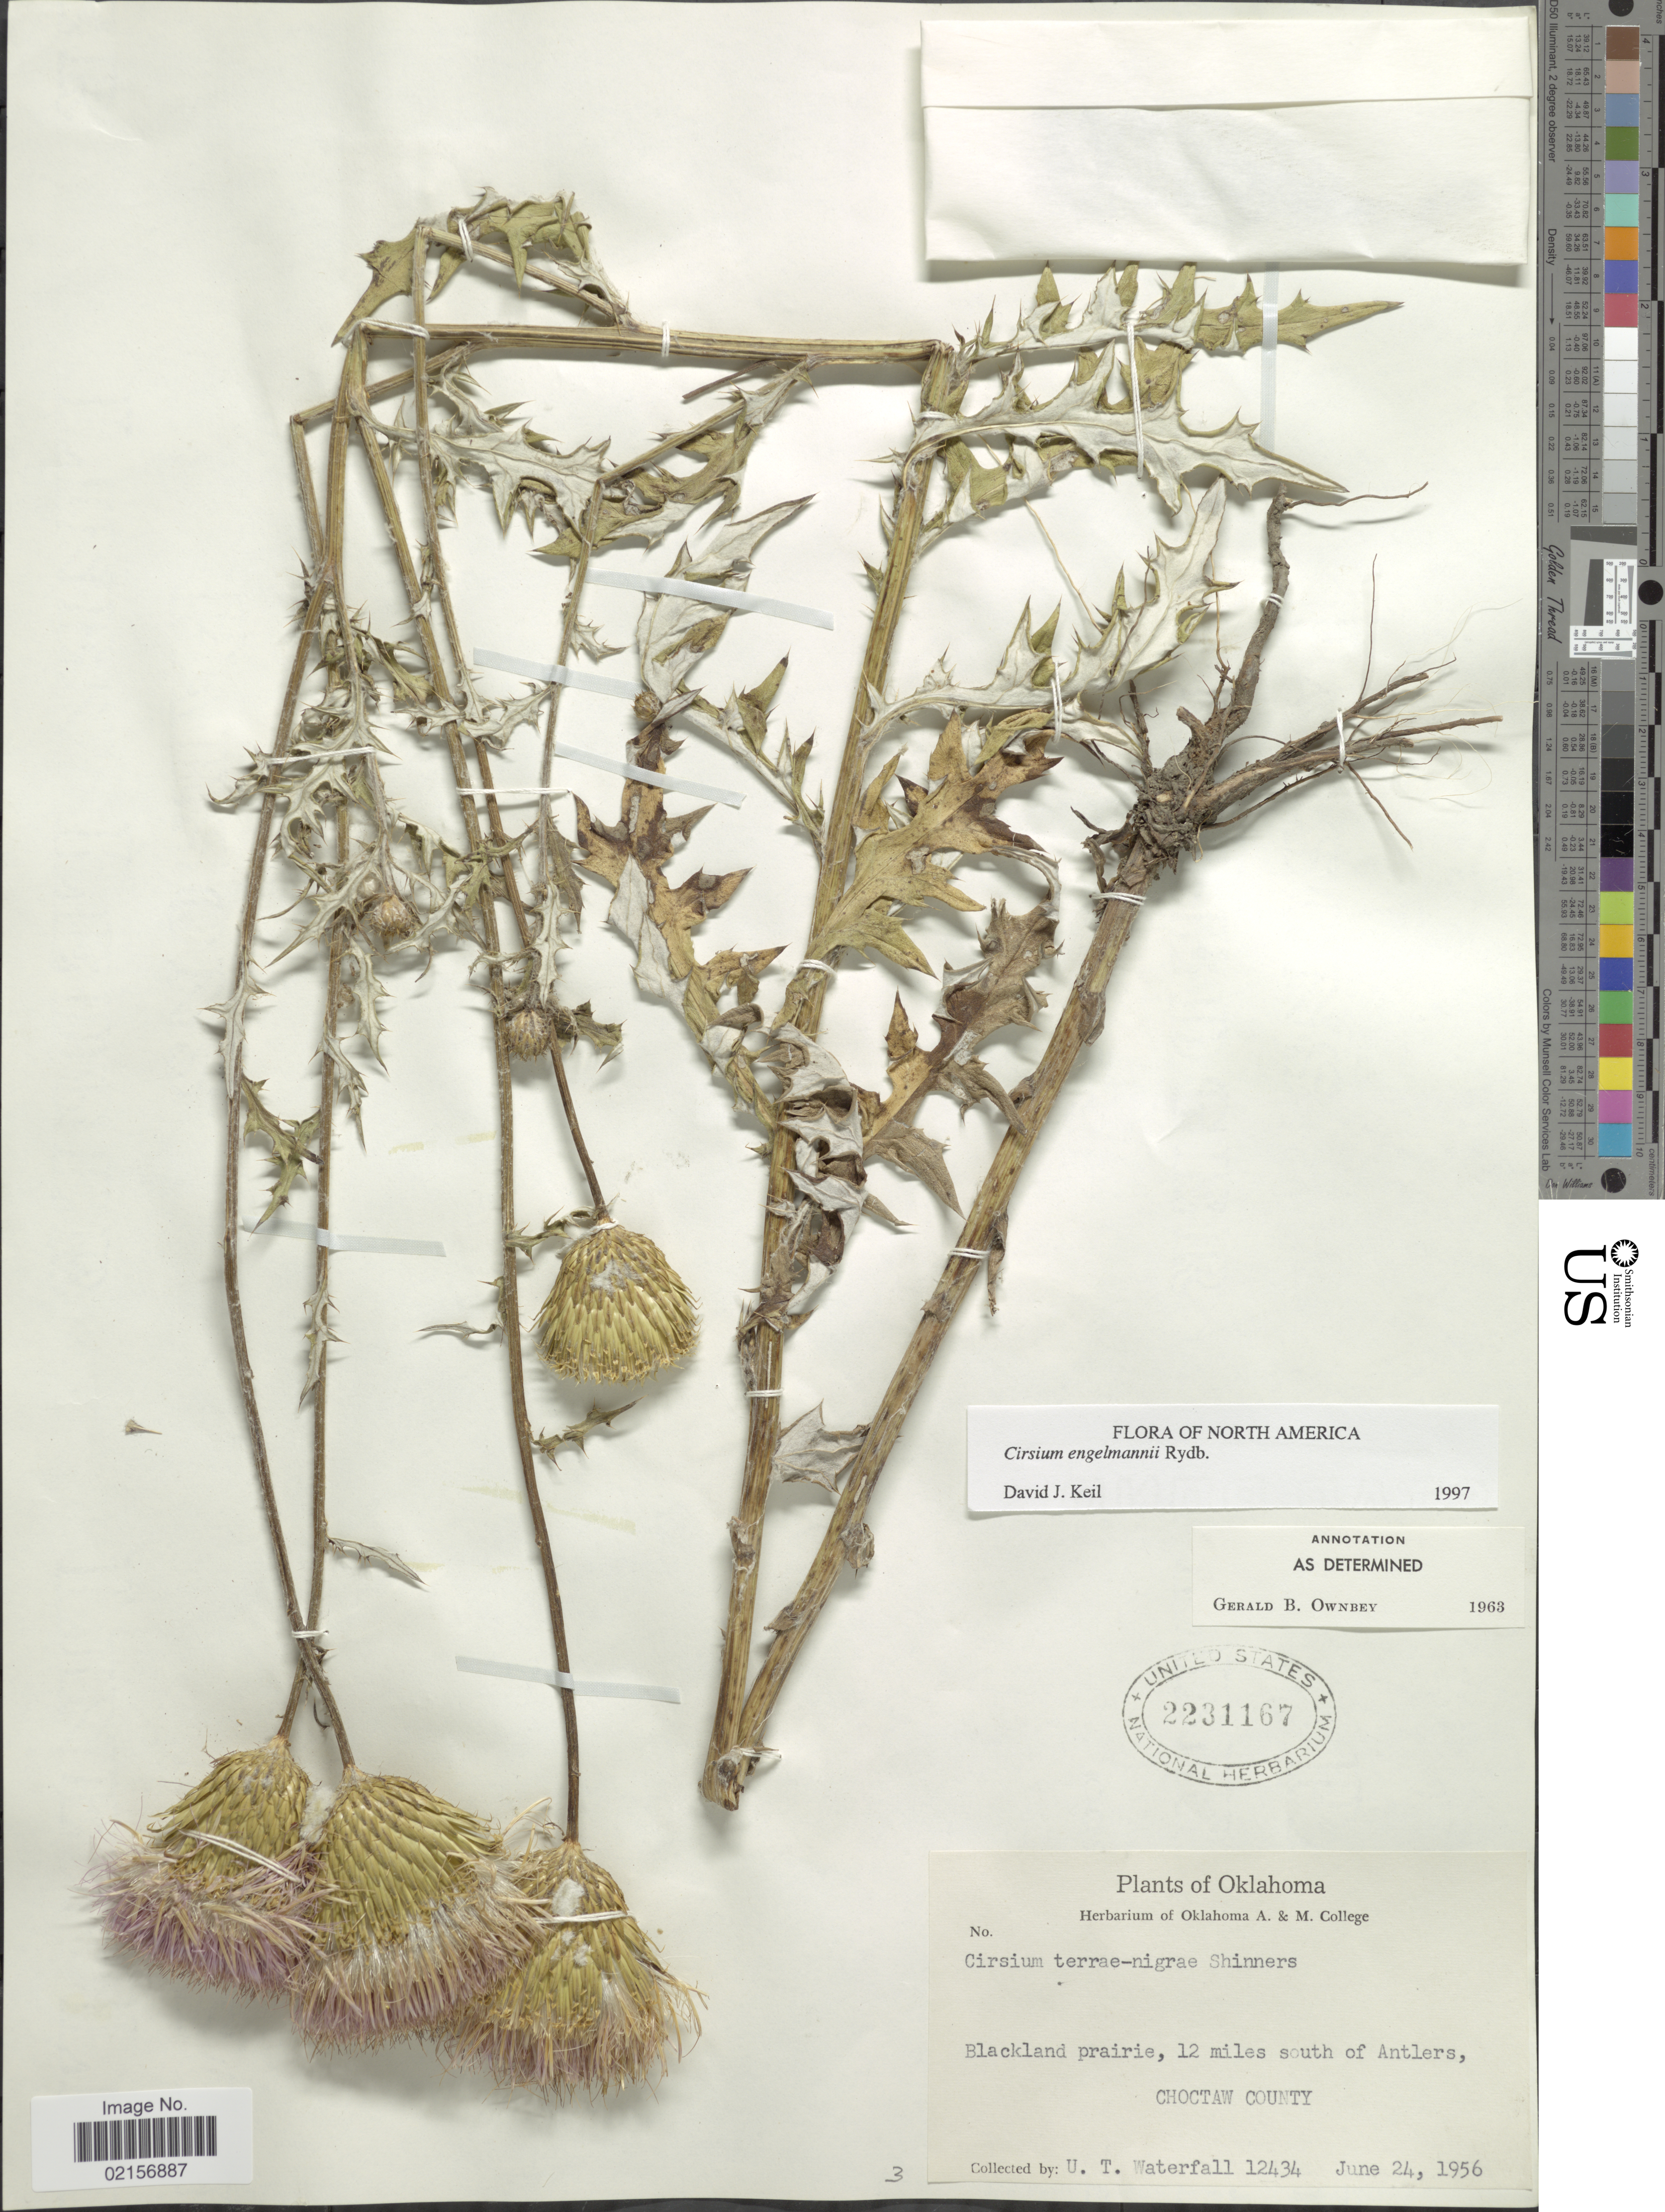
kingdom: Plantae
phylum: Tracheophyta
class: Magnoliopsida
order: Asterales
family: Asteraceae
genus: Cirsium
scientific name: Cirsium engelmannii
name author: Rydb.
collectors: U. T. Waterfall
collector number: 12434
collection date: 1956-06-24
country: United States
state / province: Oklahoma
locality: Blackland prairie, 12 miles south of Antlers, Choctaw County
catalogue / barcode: US 2231167